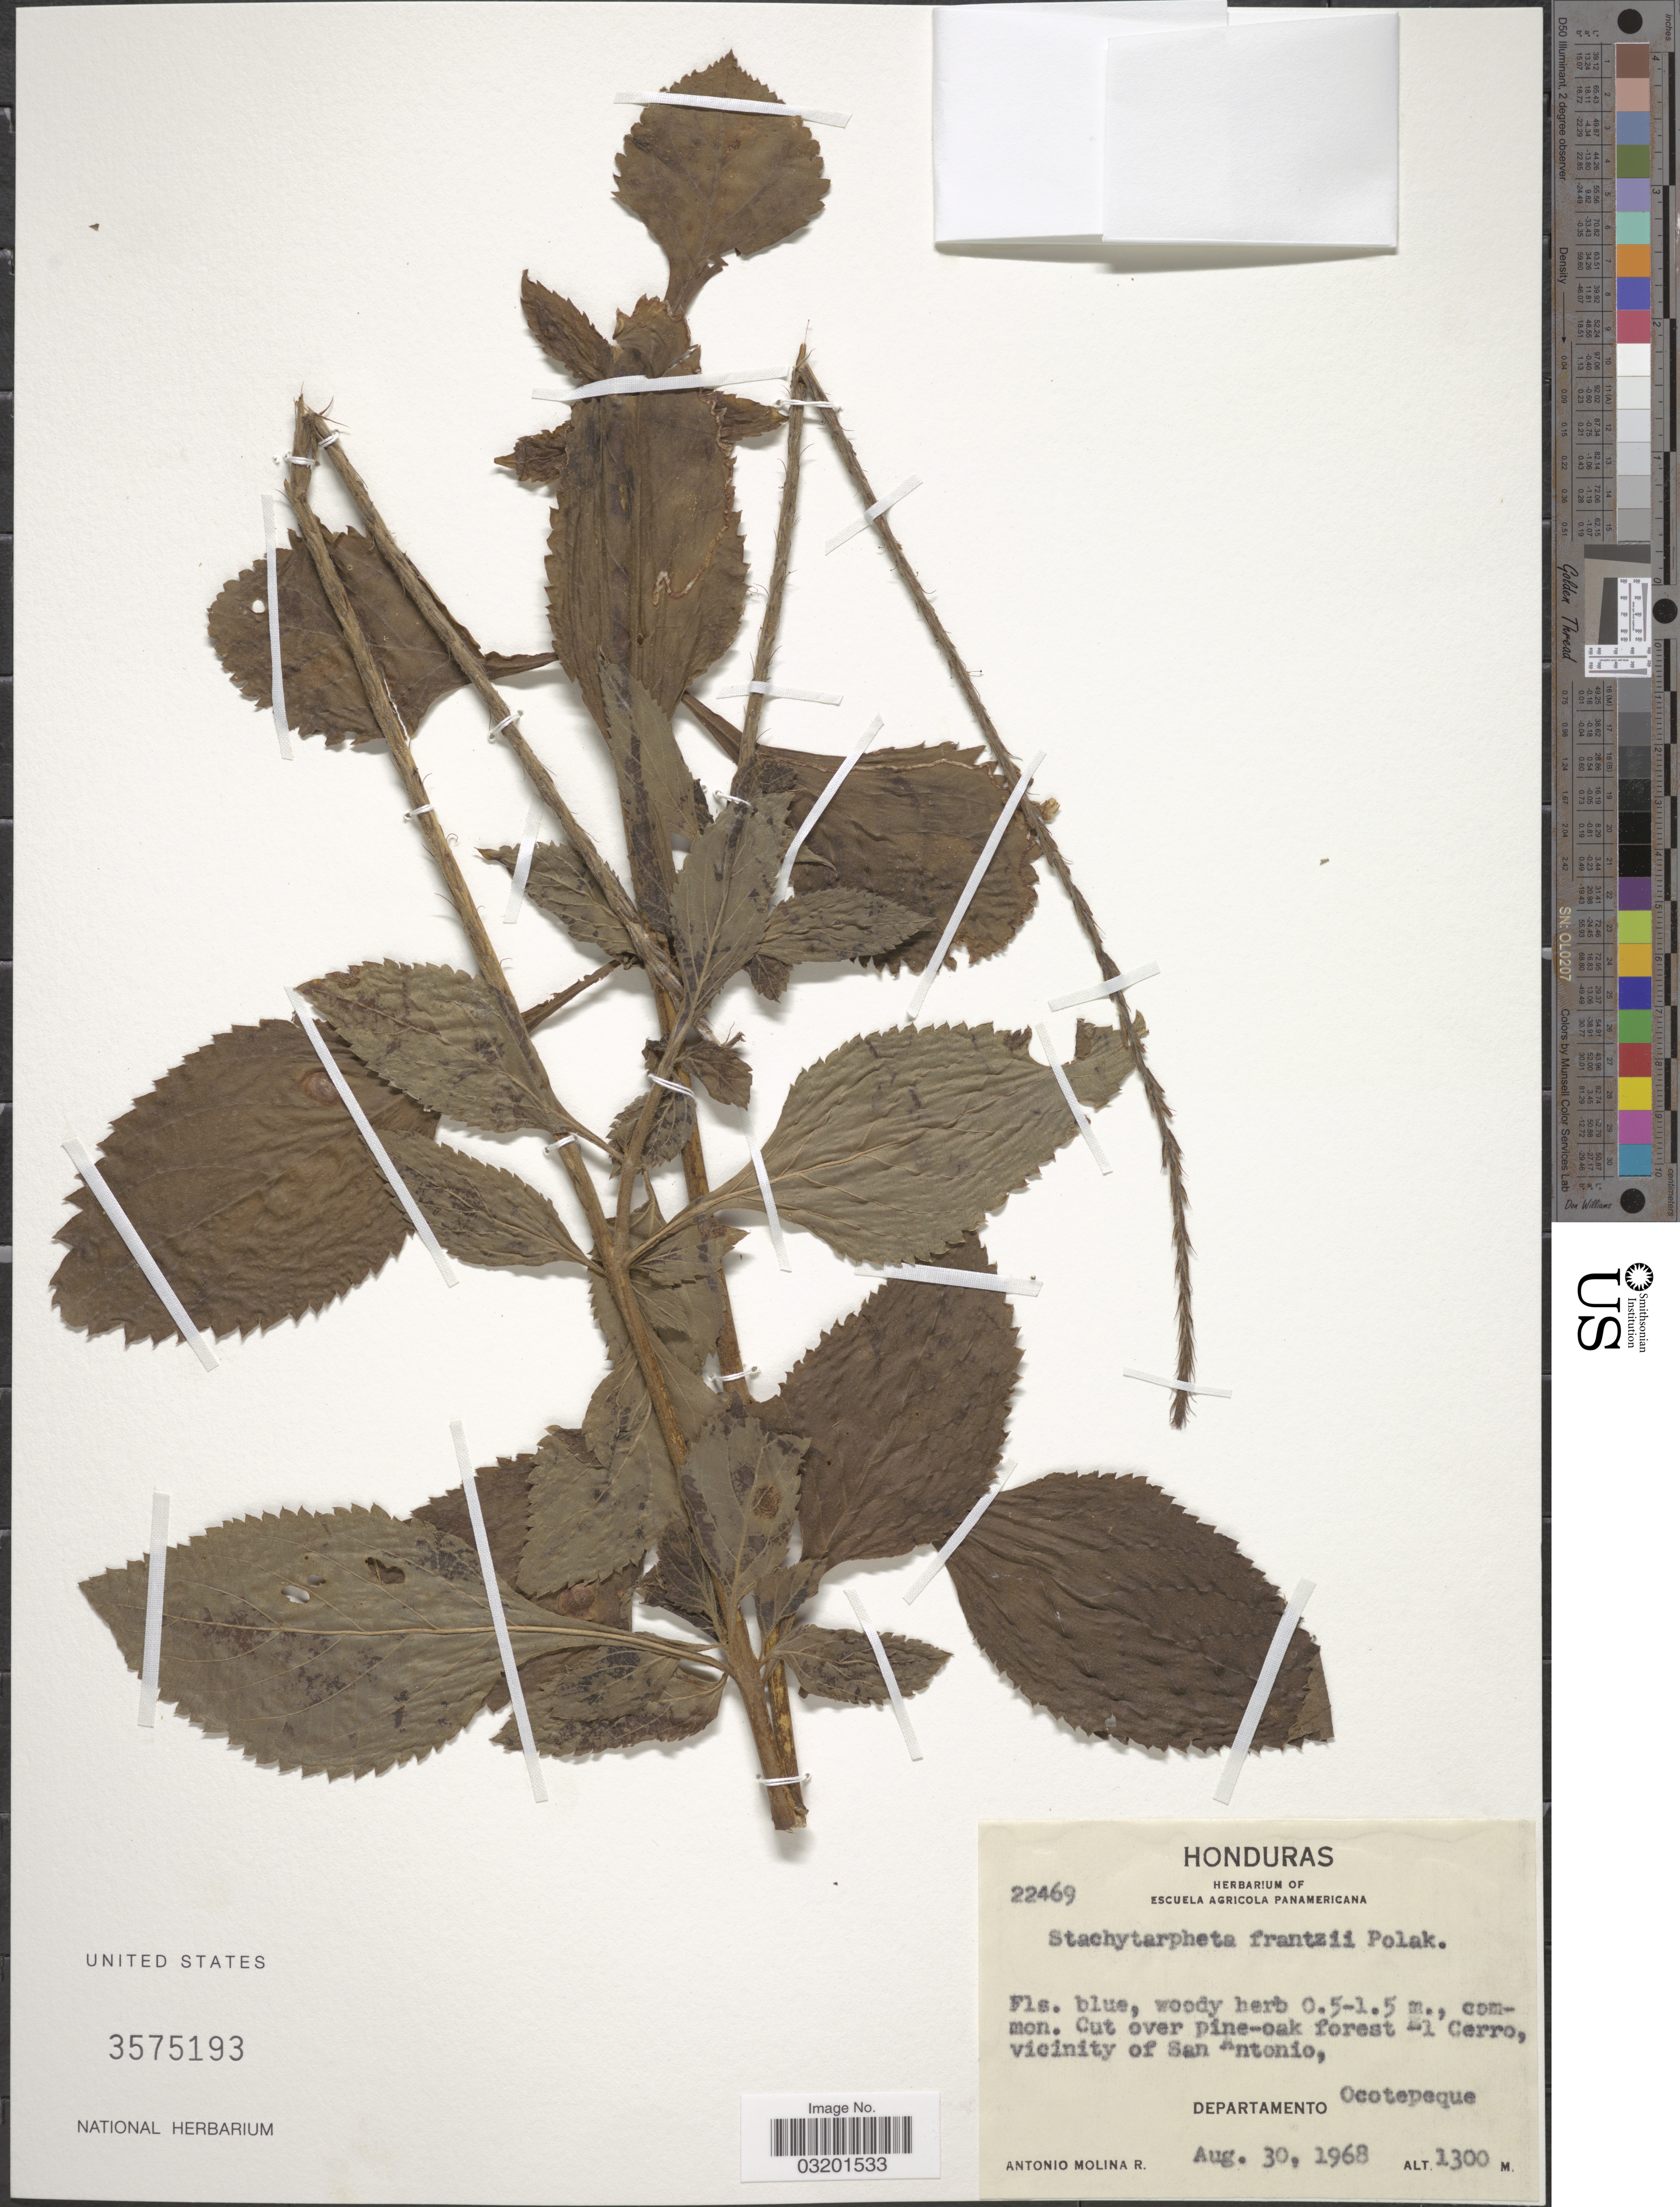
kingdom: Plantae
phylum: Tracheophyta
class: Magnoliopsida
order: Lamiales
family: Verbenaceae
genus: Stachytarpheta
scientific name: Stachytarpheta frantzii var. frantzii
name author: Pol.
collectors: A. Molina R.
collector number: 22469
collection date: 1968-08-30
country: Honduras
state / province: Ocotepeque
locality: El Cerro, vicinity of San Antonio, Departamento Ocotepeque.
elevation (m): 1300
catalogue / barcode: US 3575193